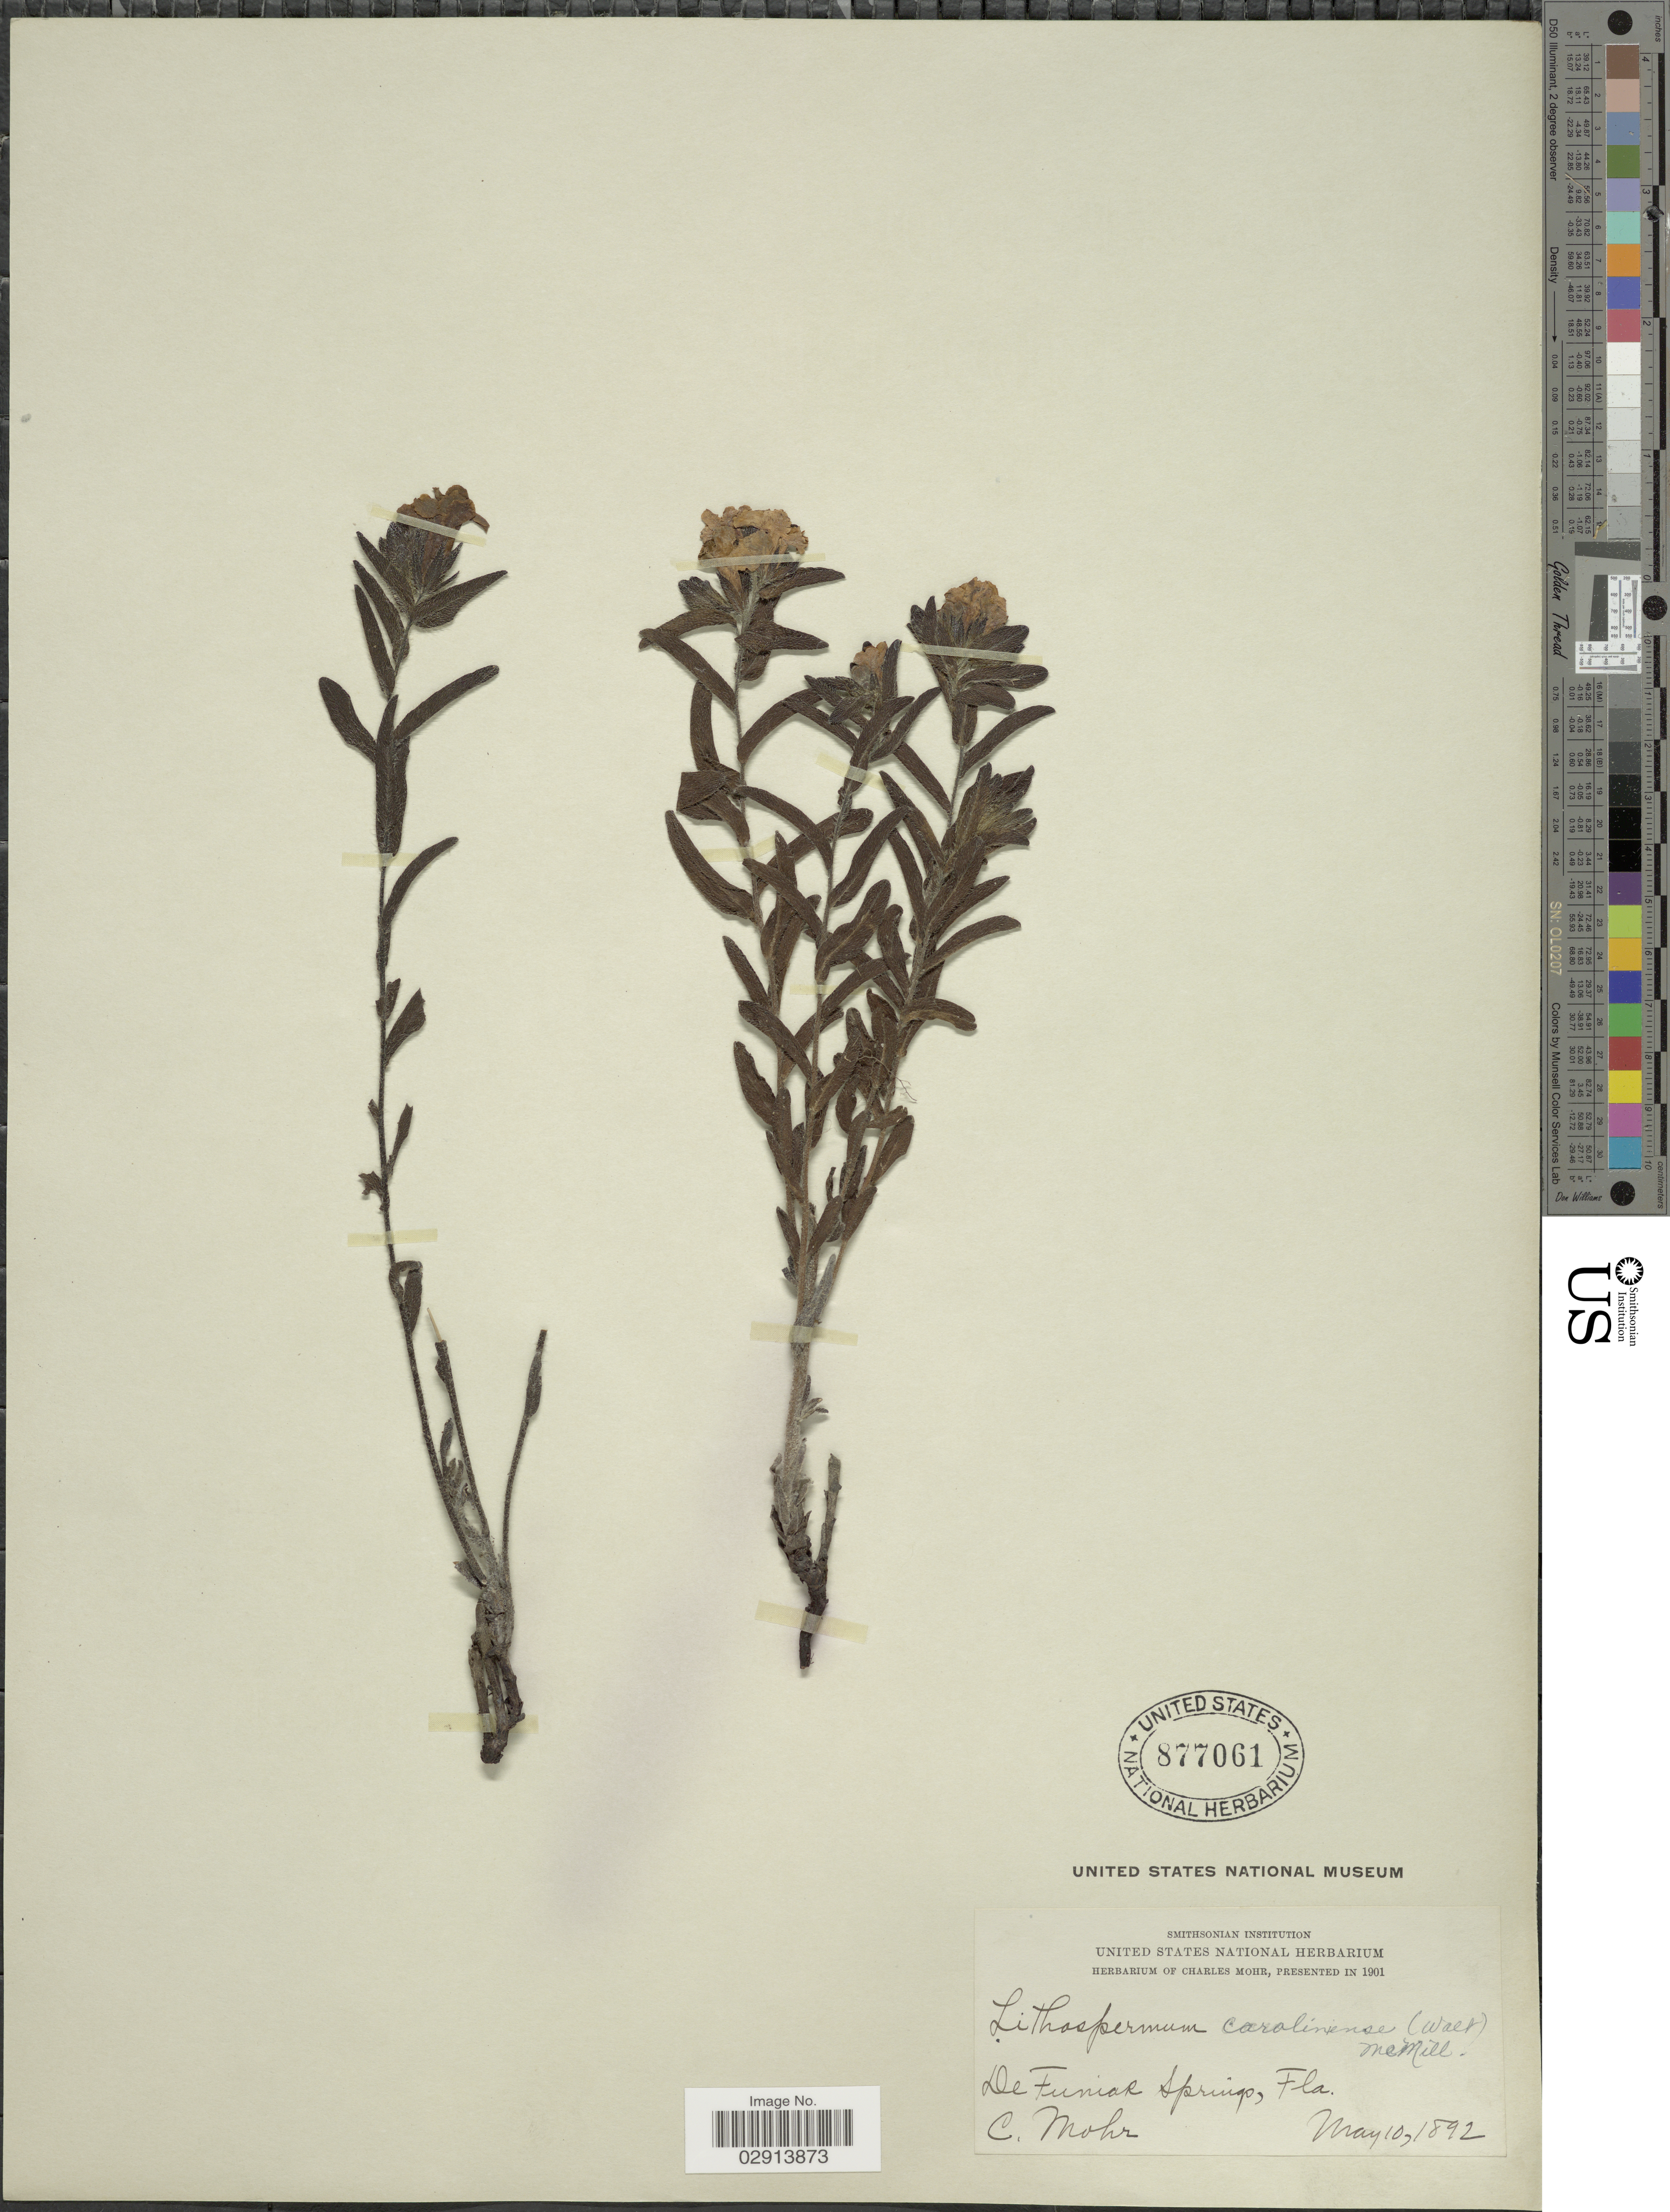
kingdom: Plantae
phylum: Tracheophyta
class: Magnoliopsida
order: Boraginales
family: Boraginaceae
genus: Lithospermum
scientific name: Lithospermum caroliniense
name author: (J.F. Gmel.) MacMill.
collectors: C. T. Mohr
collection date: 1892-05-10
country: United States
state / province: Florida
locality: DeFuniak Springs.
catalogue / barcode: US 877061